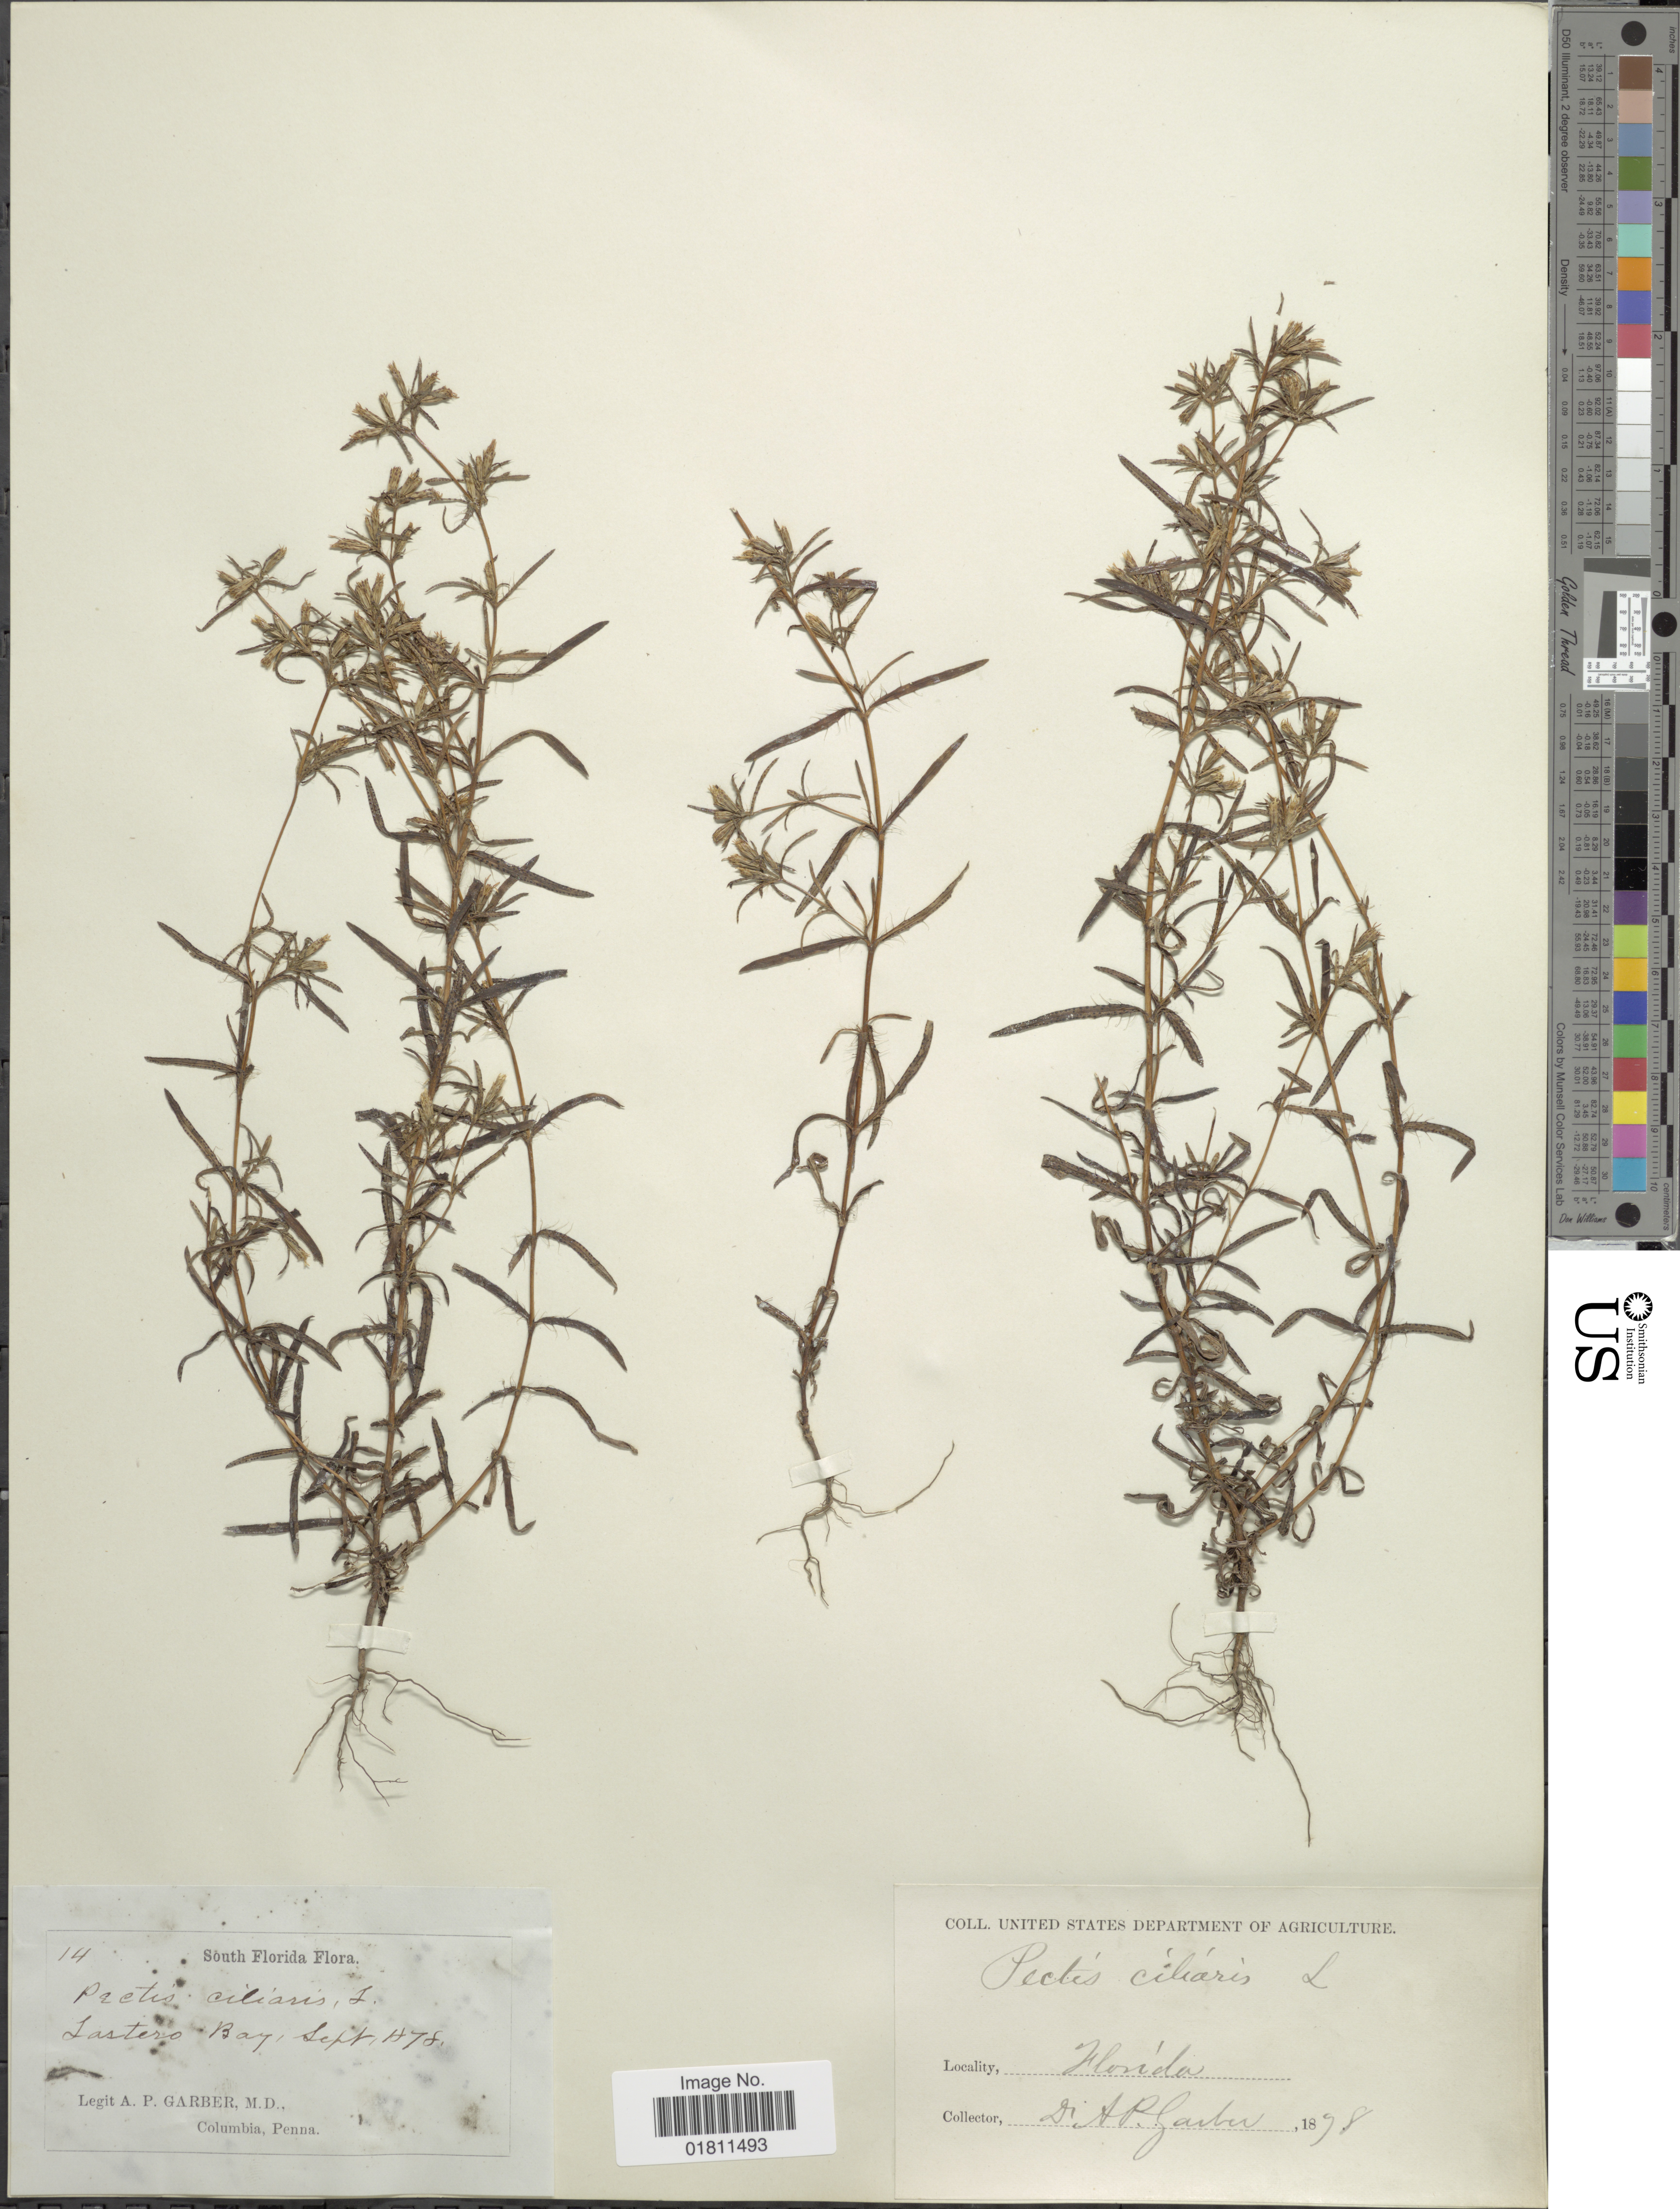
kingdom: Plantae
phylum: Tracheophyta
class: Magnoliopsida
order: Asterales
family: Asteraceae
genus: Pectis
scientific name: Pectis linearifolia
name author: Urb.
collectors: A. P. Garber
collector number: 14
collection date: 1878-09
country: United States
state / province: Florida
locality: South Florida, Lastero Bay.